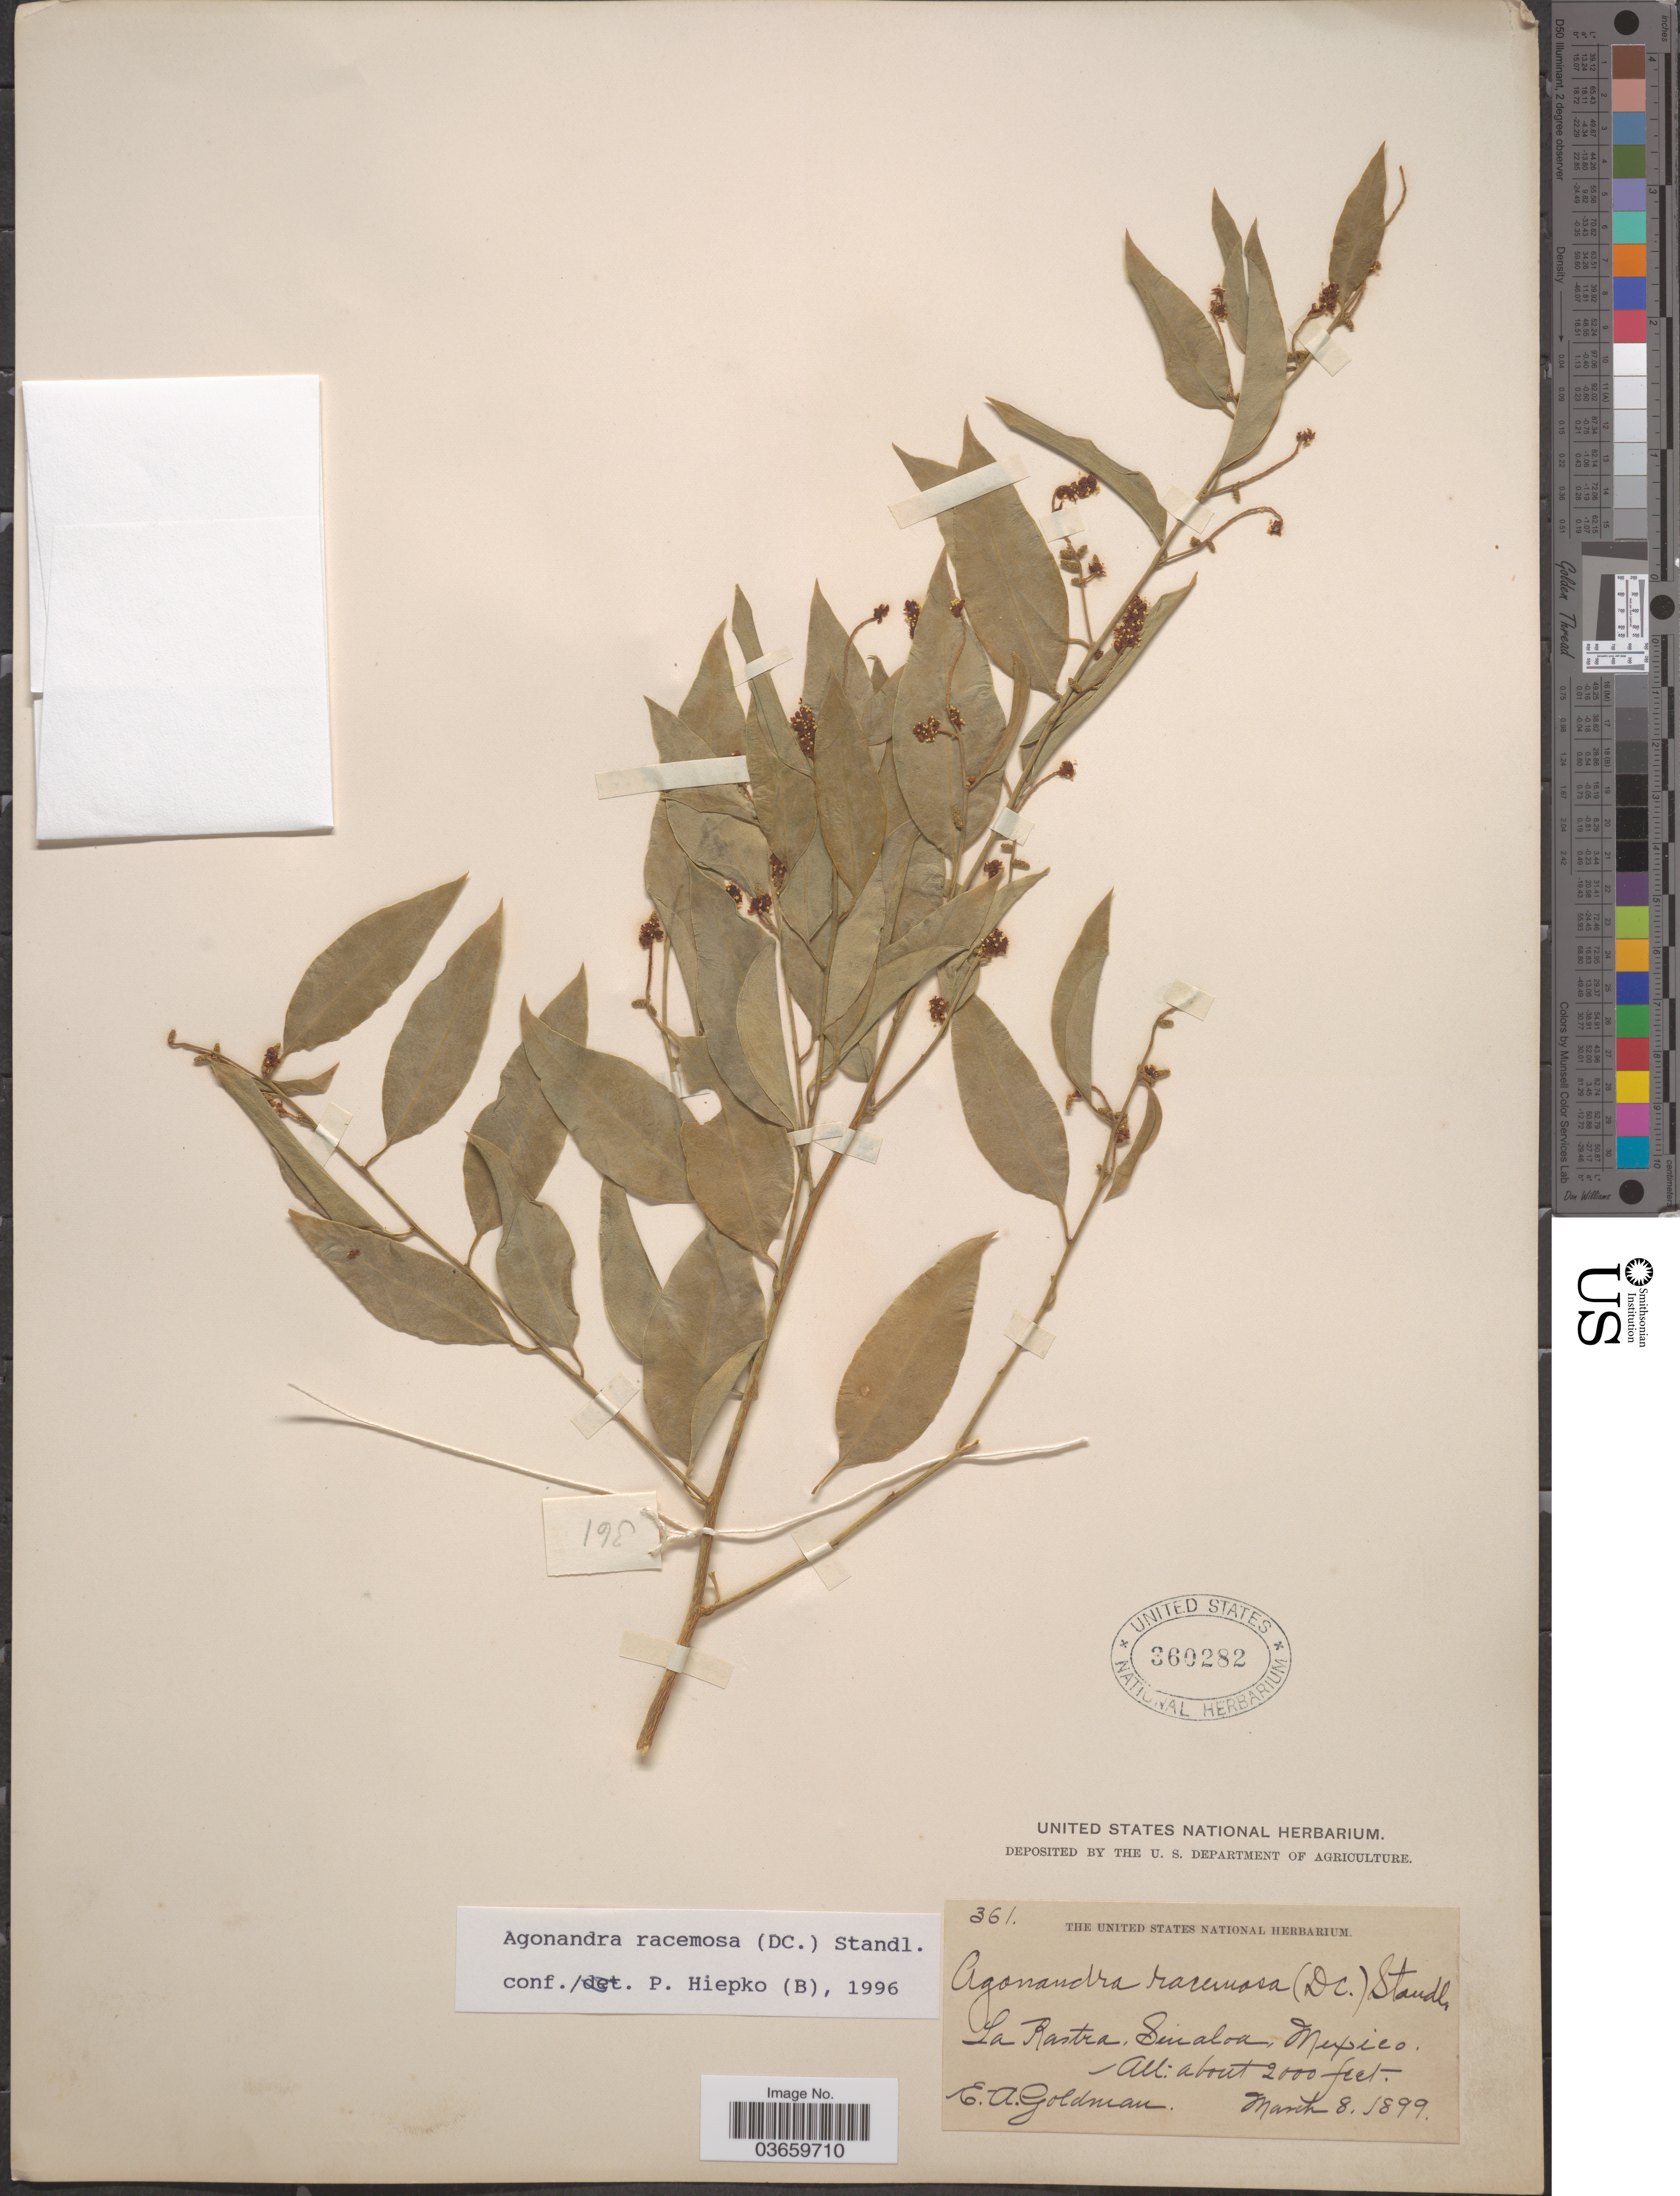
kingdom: Plantae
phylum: Tracheophyta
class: Magnoliopsida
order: Santalales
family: Opiliaceae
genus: Agonandra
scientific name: Agonandra racemosa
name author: (DC.) Standl.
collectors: E. A. Goldman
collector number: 361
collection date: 1899-03-08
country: Mexico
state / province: Sinaloa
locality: La Rastra.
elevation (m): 610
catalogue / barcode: US 360282